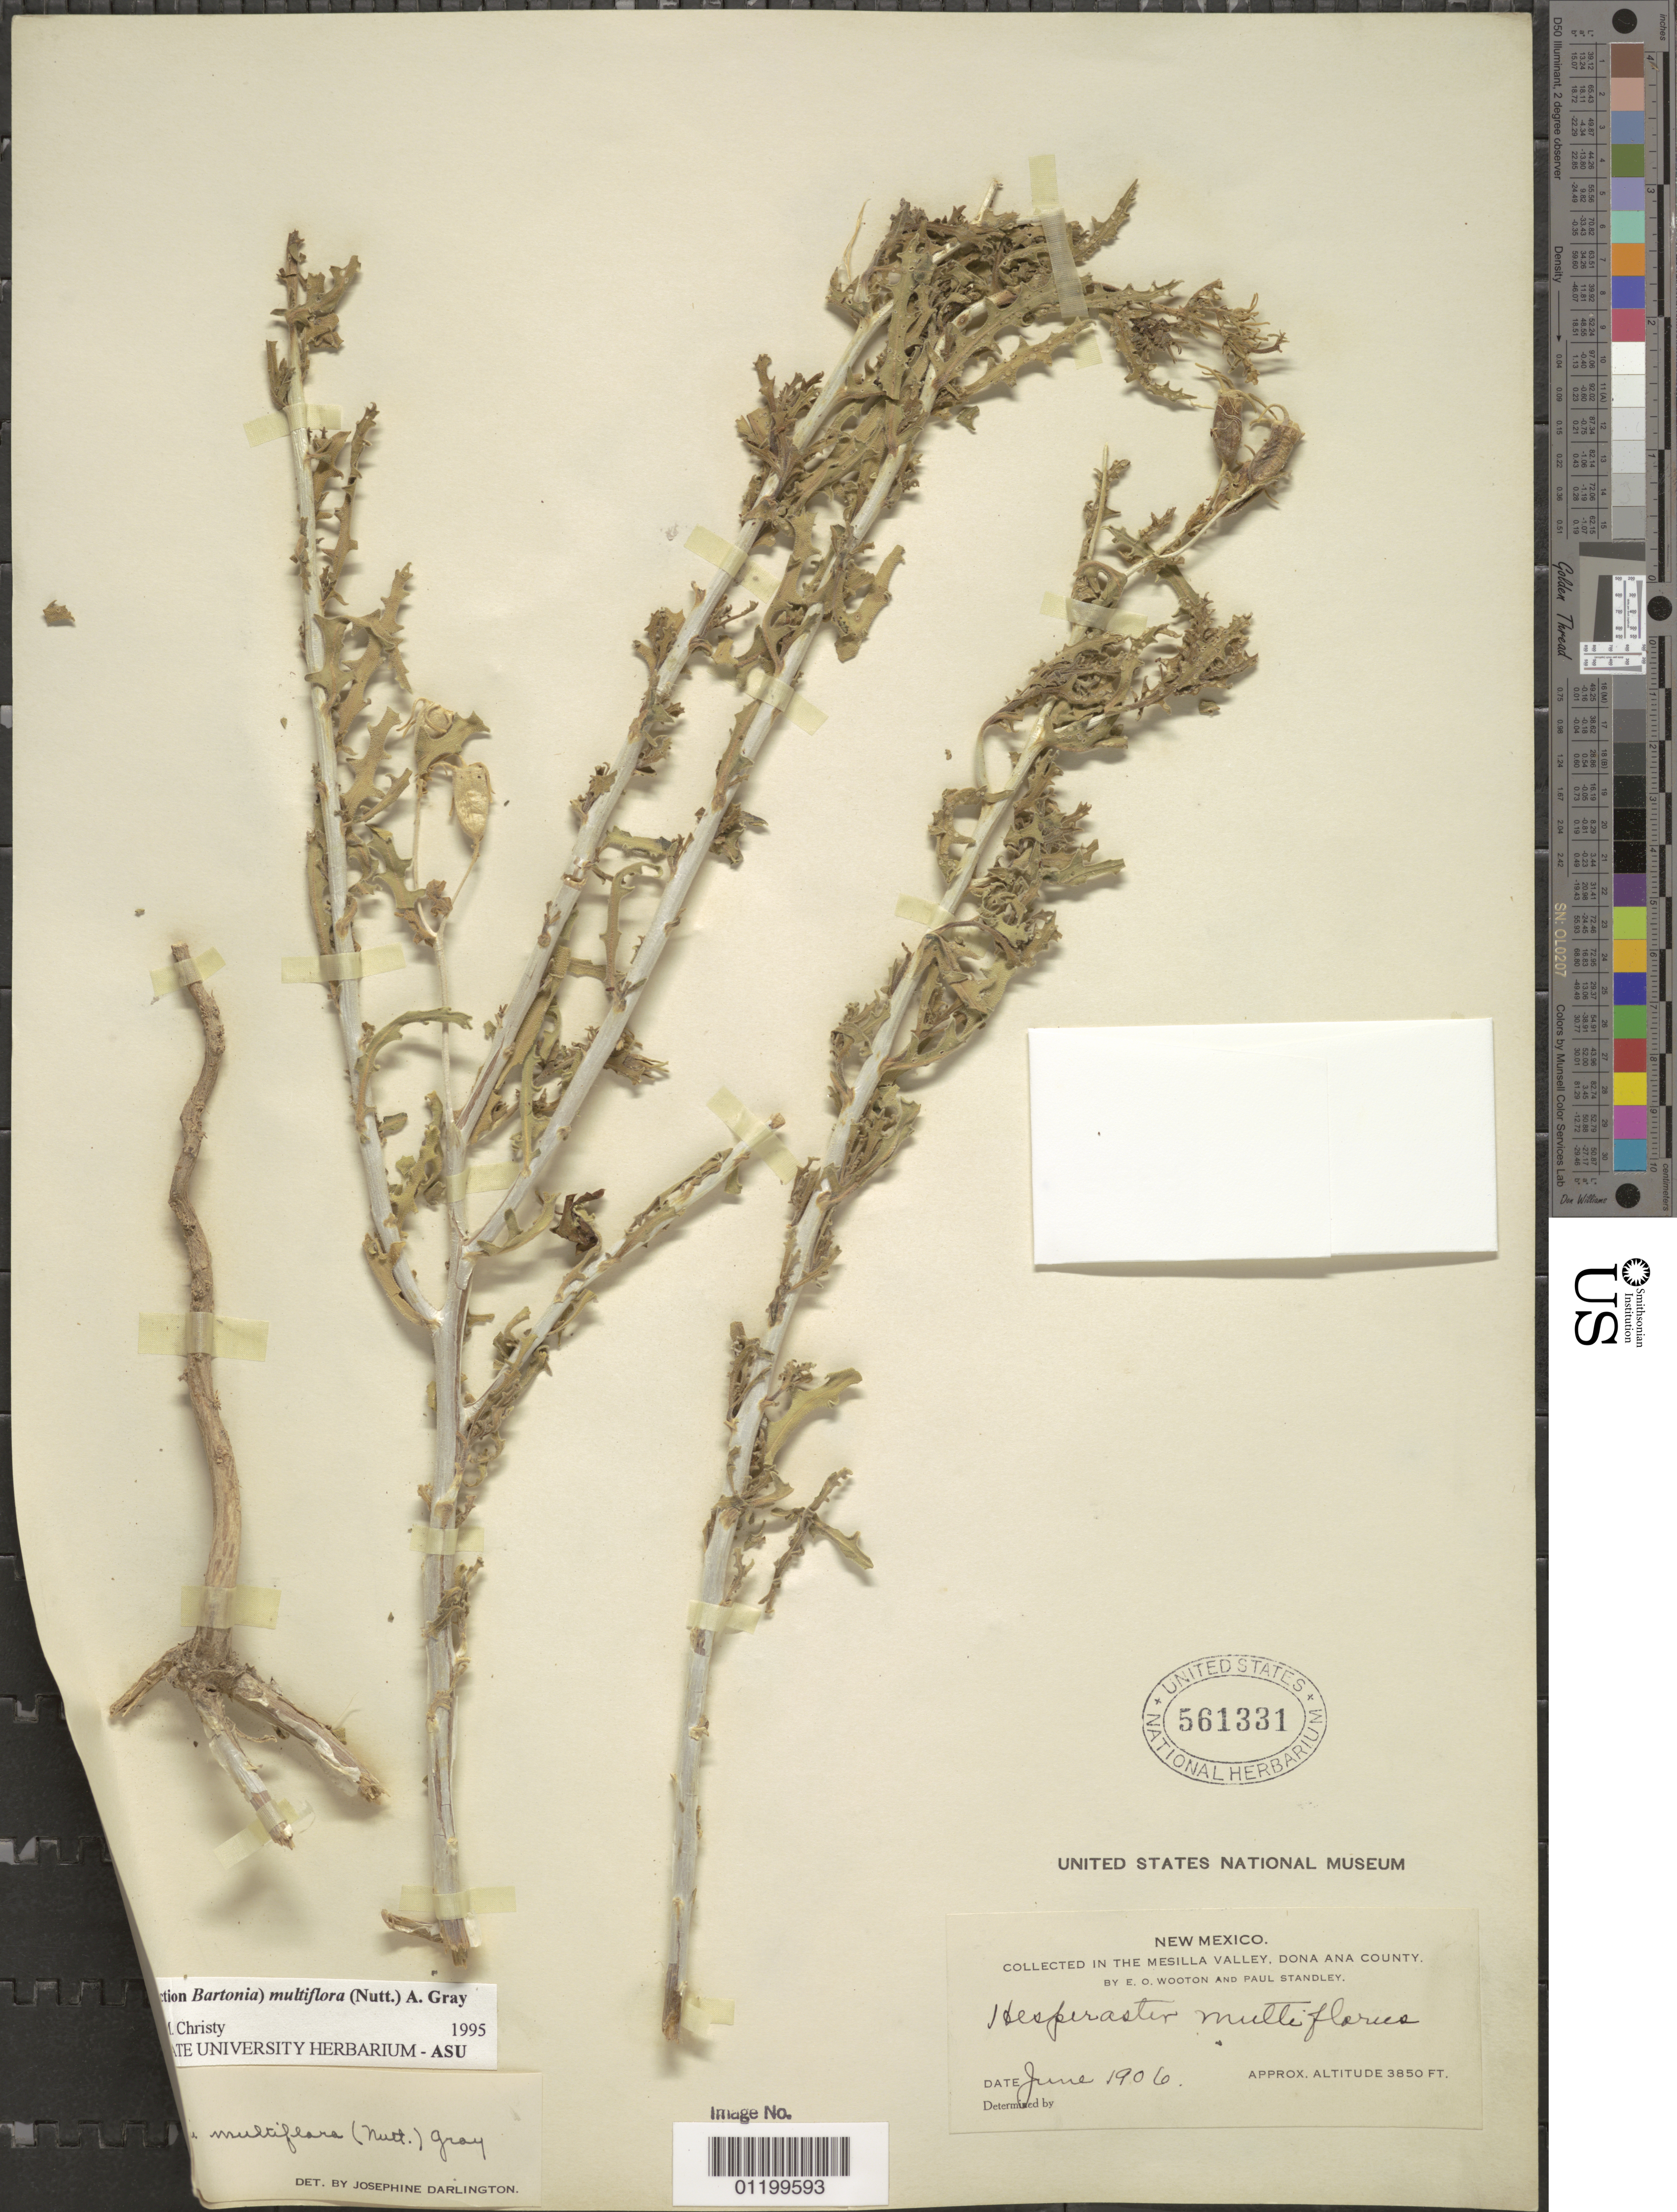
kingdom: Plantae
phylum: Tracheophyta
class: Magnoliopsida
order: Cornales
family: Loasaceae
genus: Mentzelia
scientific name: Mentzelia multiflora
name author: (Nutt.) A. Gray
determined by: Christy, --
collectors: E. O. Wooton & P. C. Standley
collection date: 1906-06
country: United States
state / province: New Mexico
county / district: Dona Ana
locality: in the Mesilla Valley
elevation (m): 1173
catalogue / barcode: US 561331